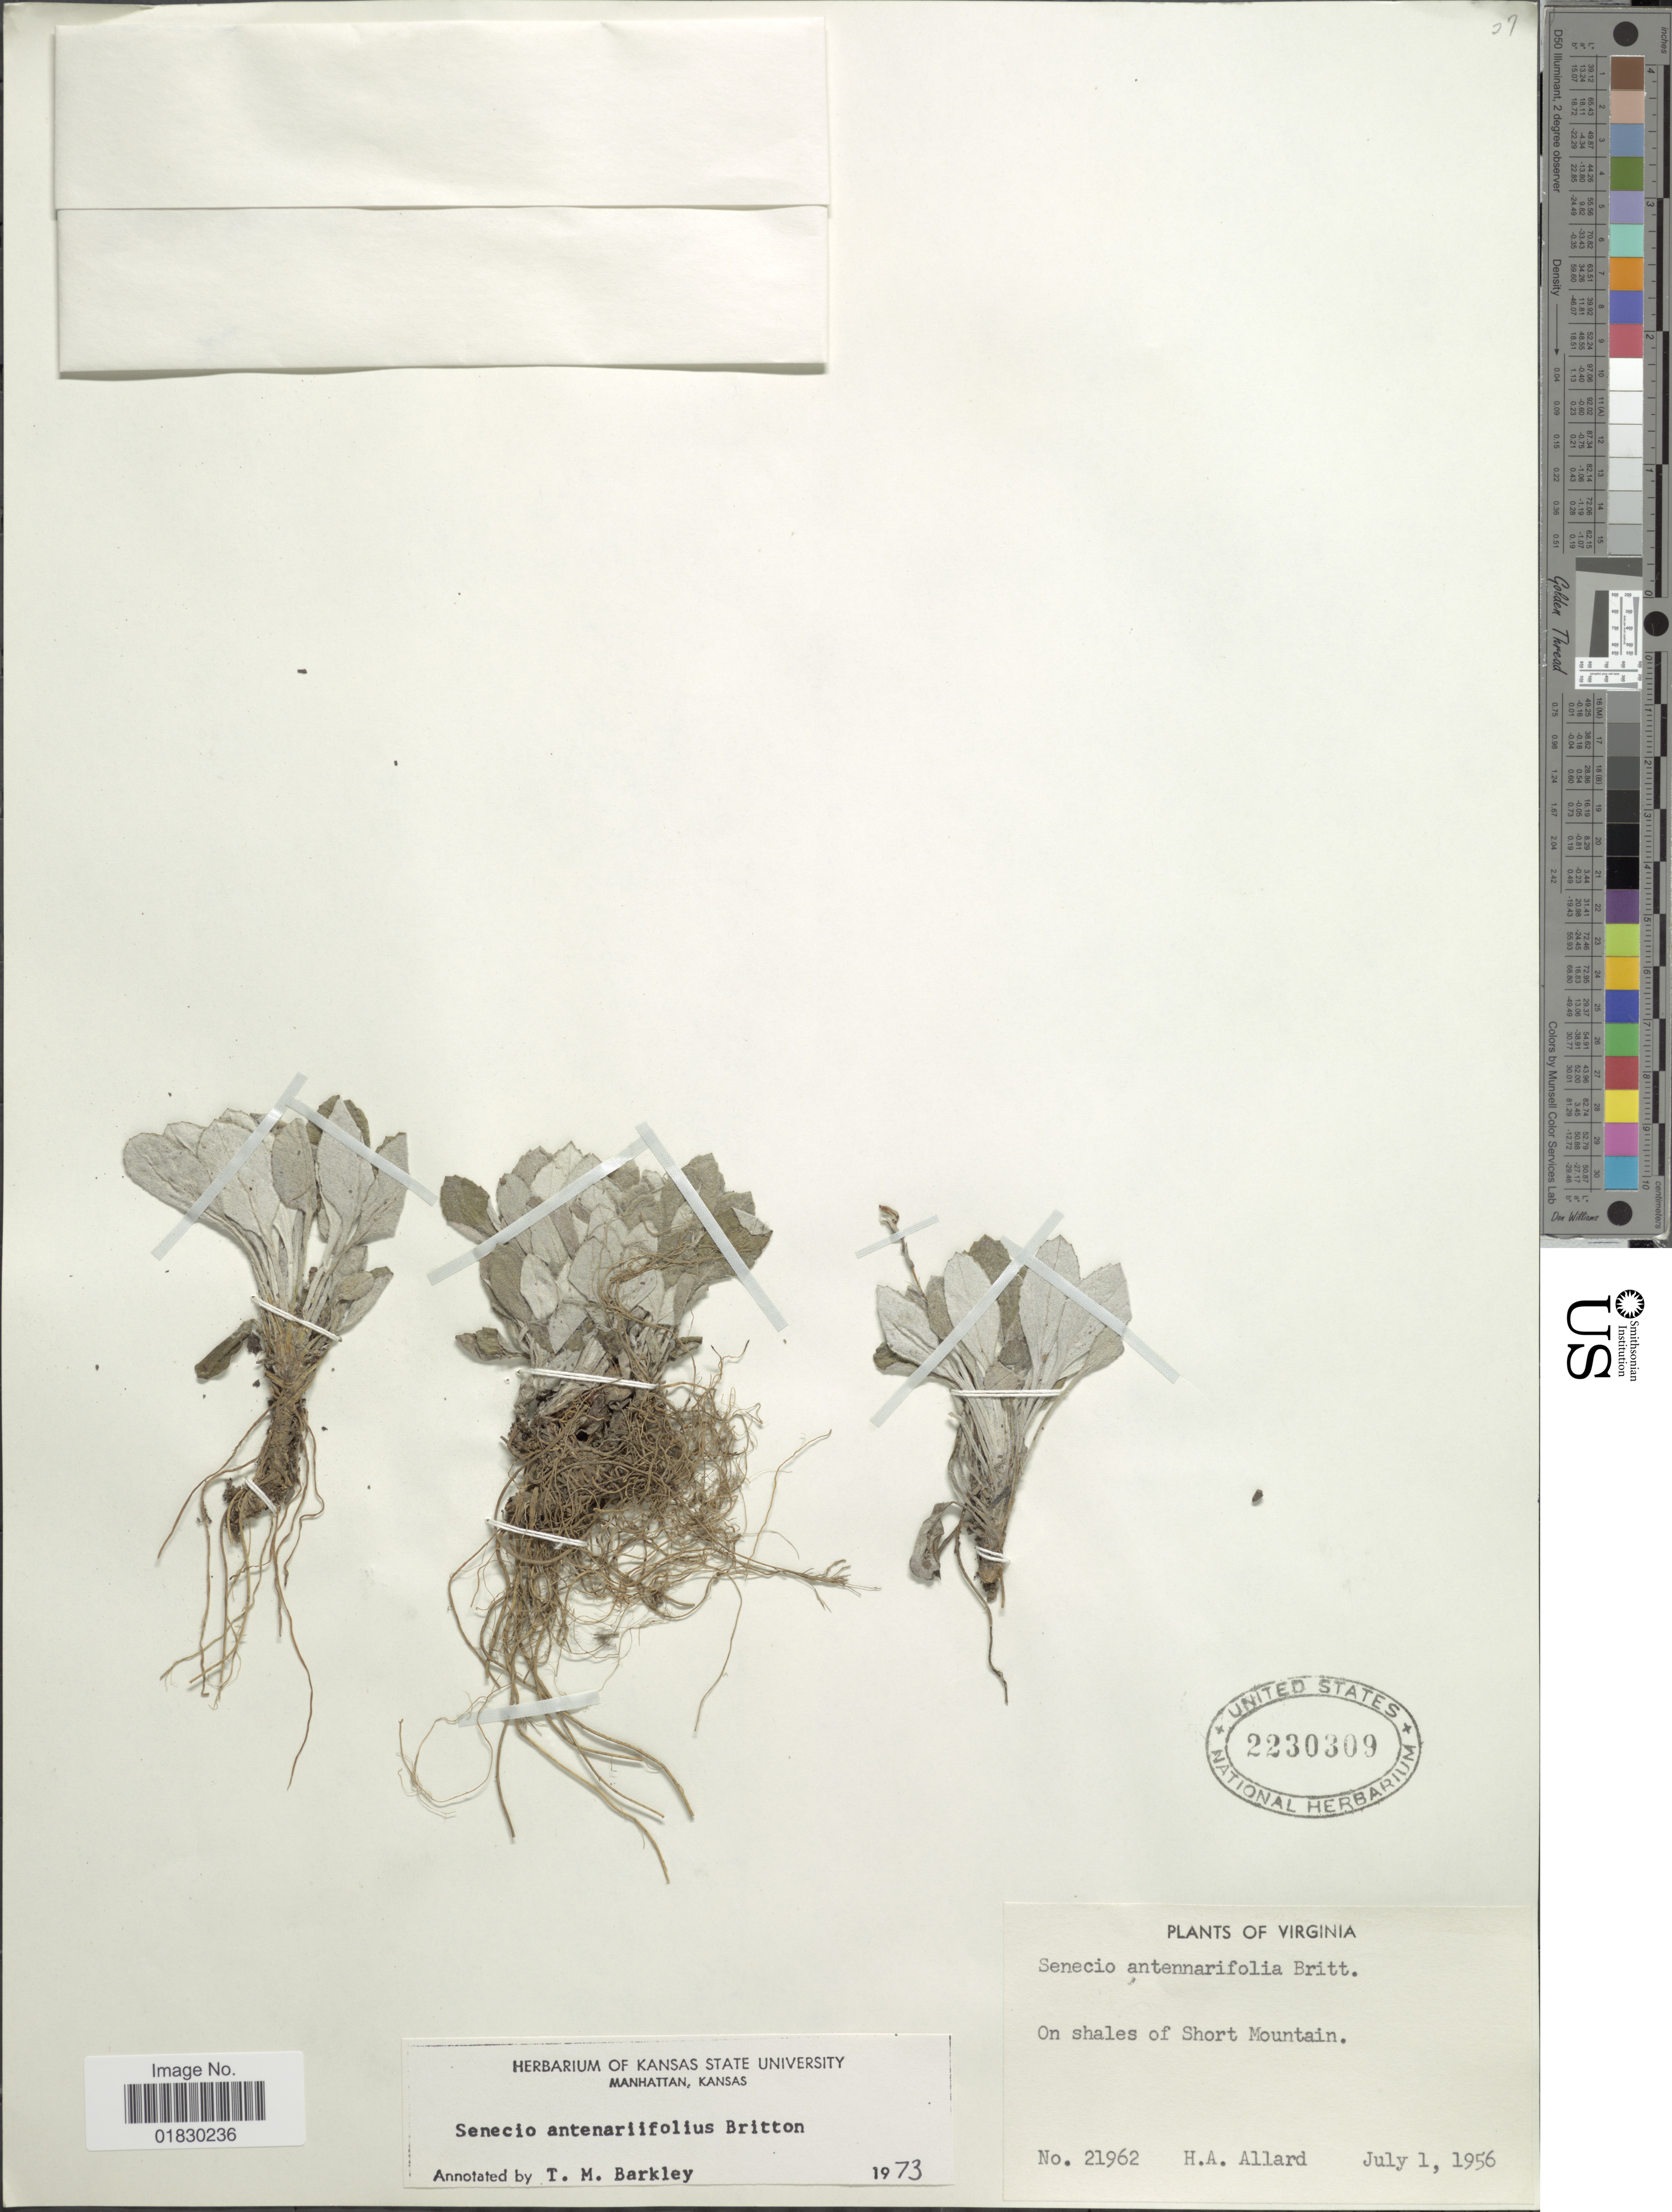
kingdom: Plantae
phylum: Tracheophyta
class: Magnoliopsida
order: Asterales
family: Asteraceae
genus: Packera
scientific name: Packera antennariifolia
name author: (Britton) W.A. Weber & Á. Löve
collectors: H. A. Allard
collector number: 21962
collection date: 1956-07-01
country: United States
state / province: Virginia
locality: On shales of Short Mountain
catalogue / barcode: US 2230309